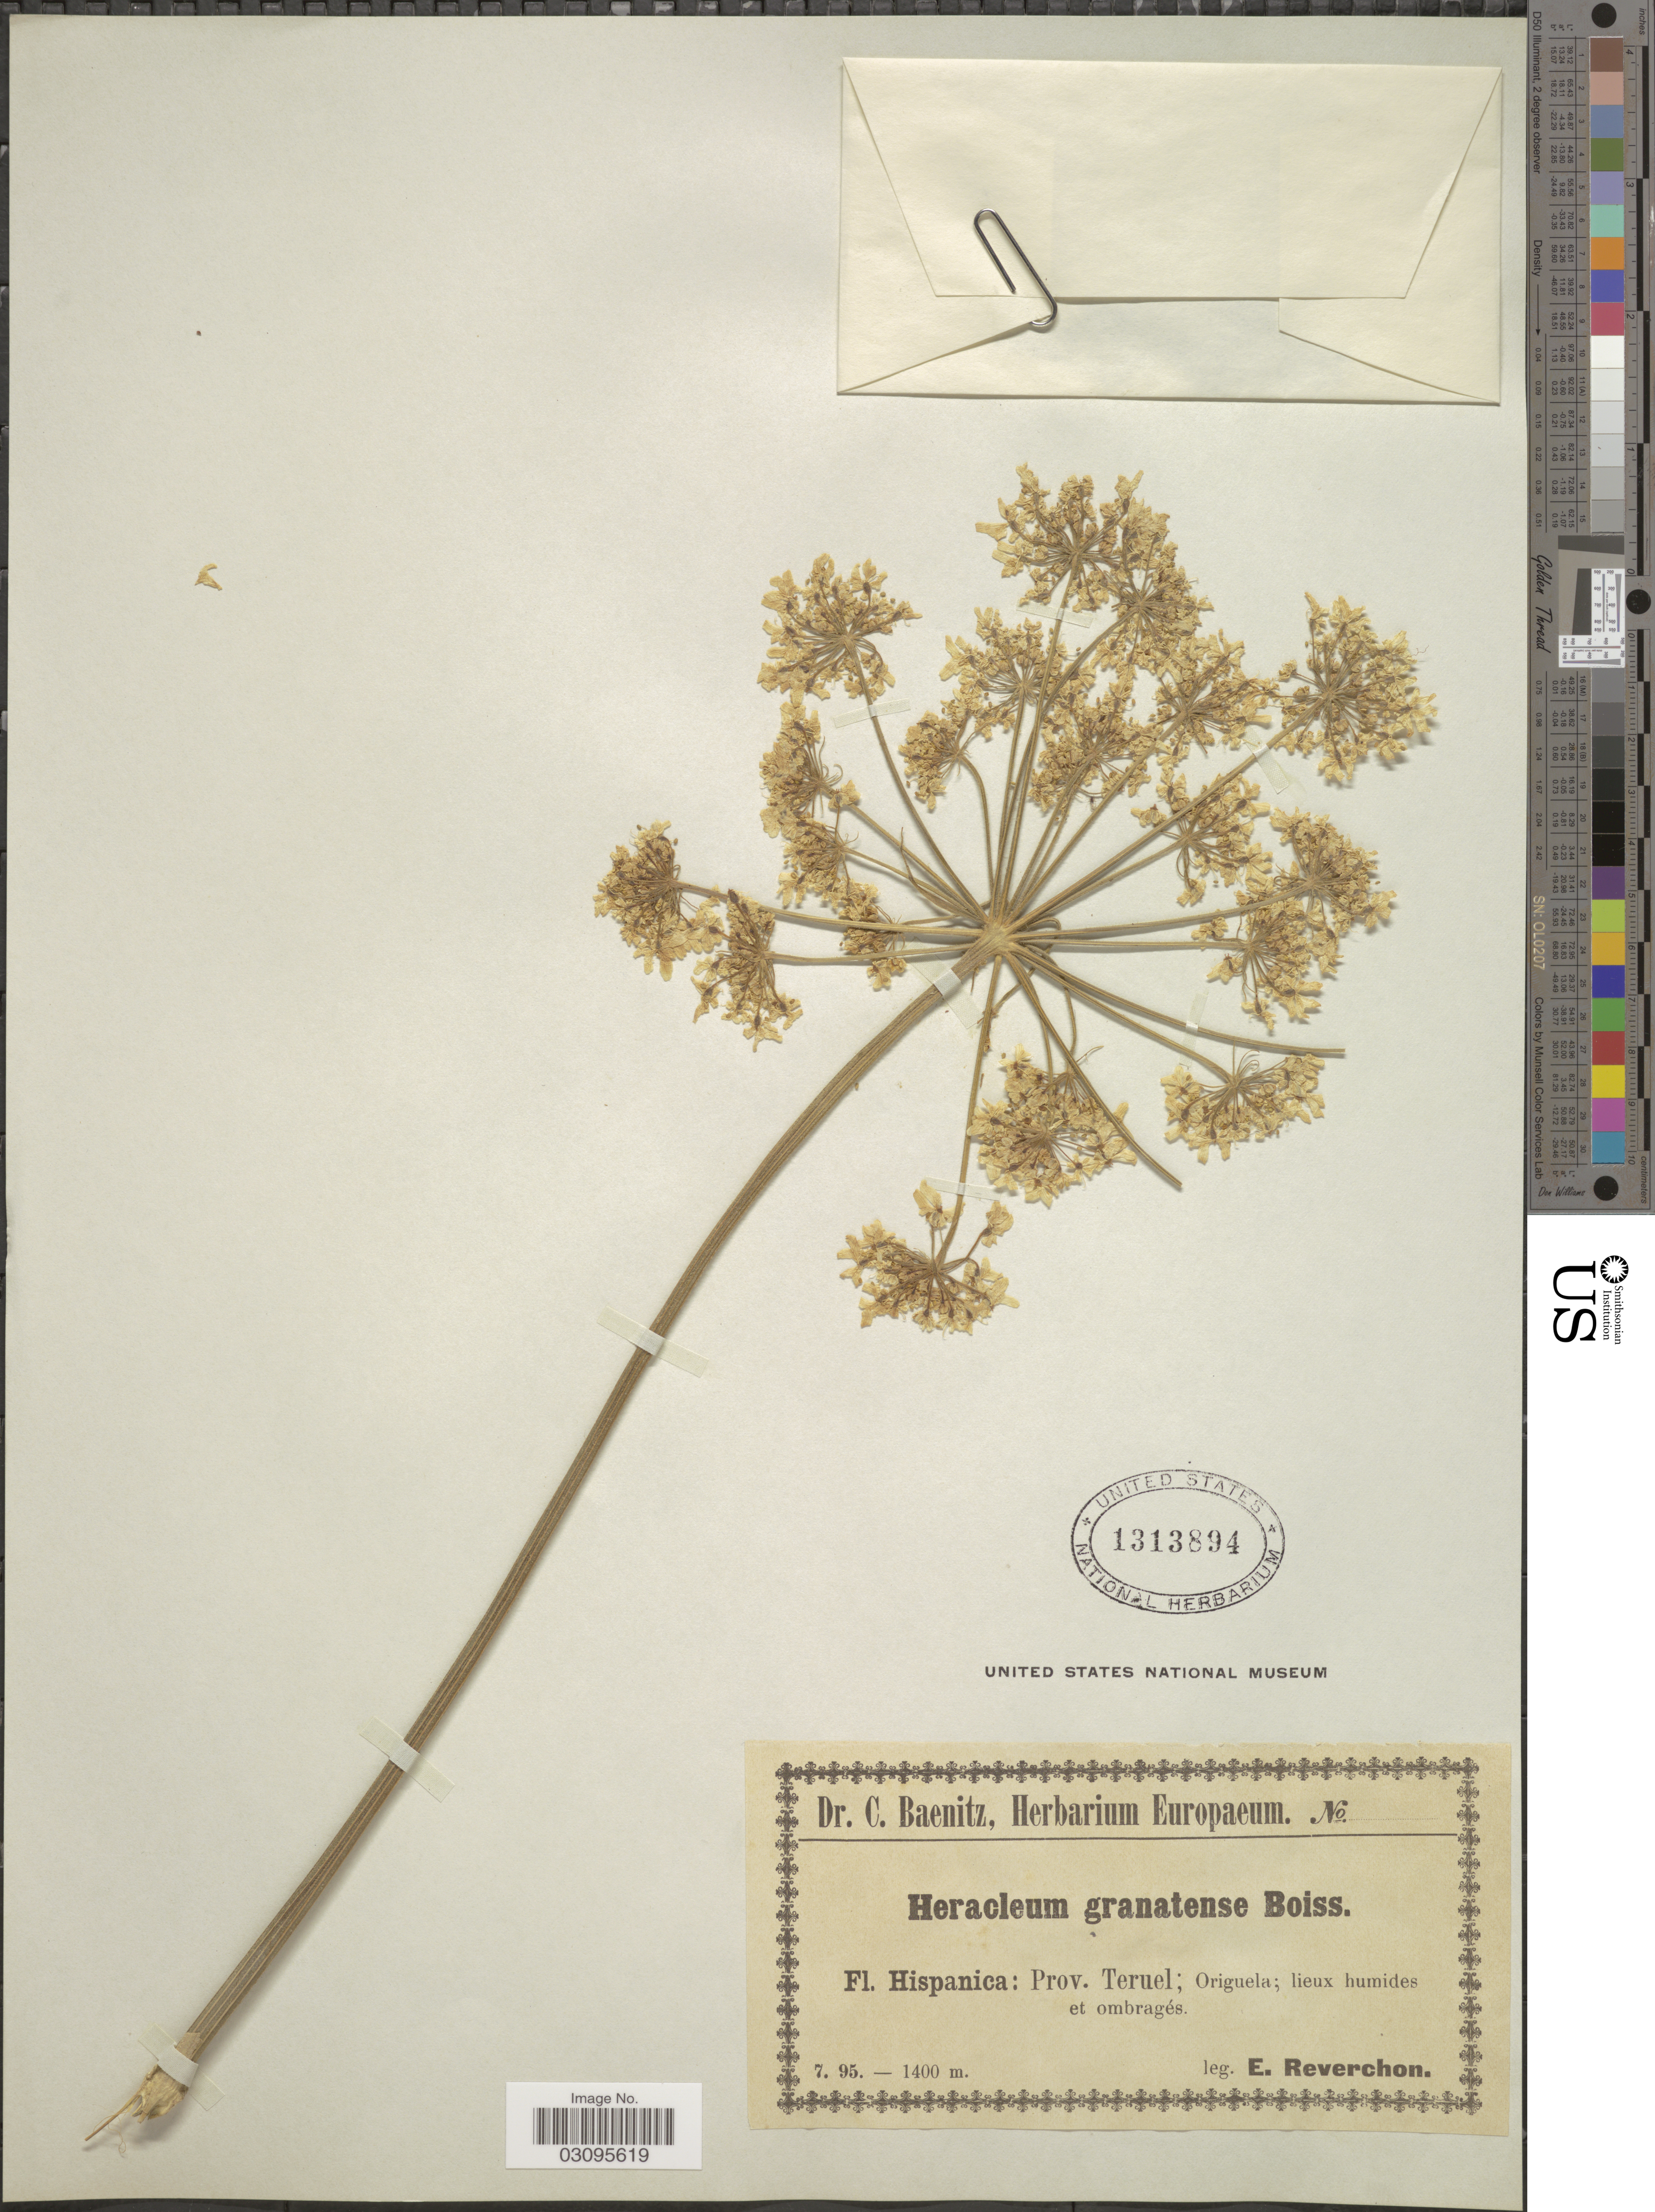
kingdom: Plantae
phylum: Tracheophyta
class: Magnoliopsida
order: Apiales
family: Apiaceae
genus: Heracleum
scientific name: Heracleum granatense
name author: Boiss.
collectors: E. Reverchon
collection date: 1895-07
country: Spain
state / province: Aragón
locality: Hispanica: Prov. Teruel; Origuela.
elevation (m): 1400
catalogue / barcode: US 1313894